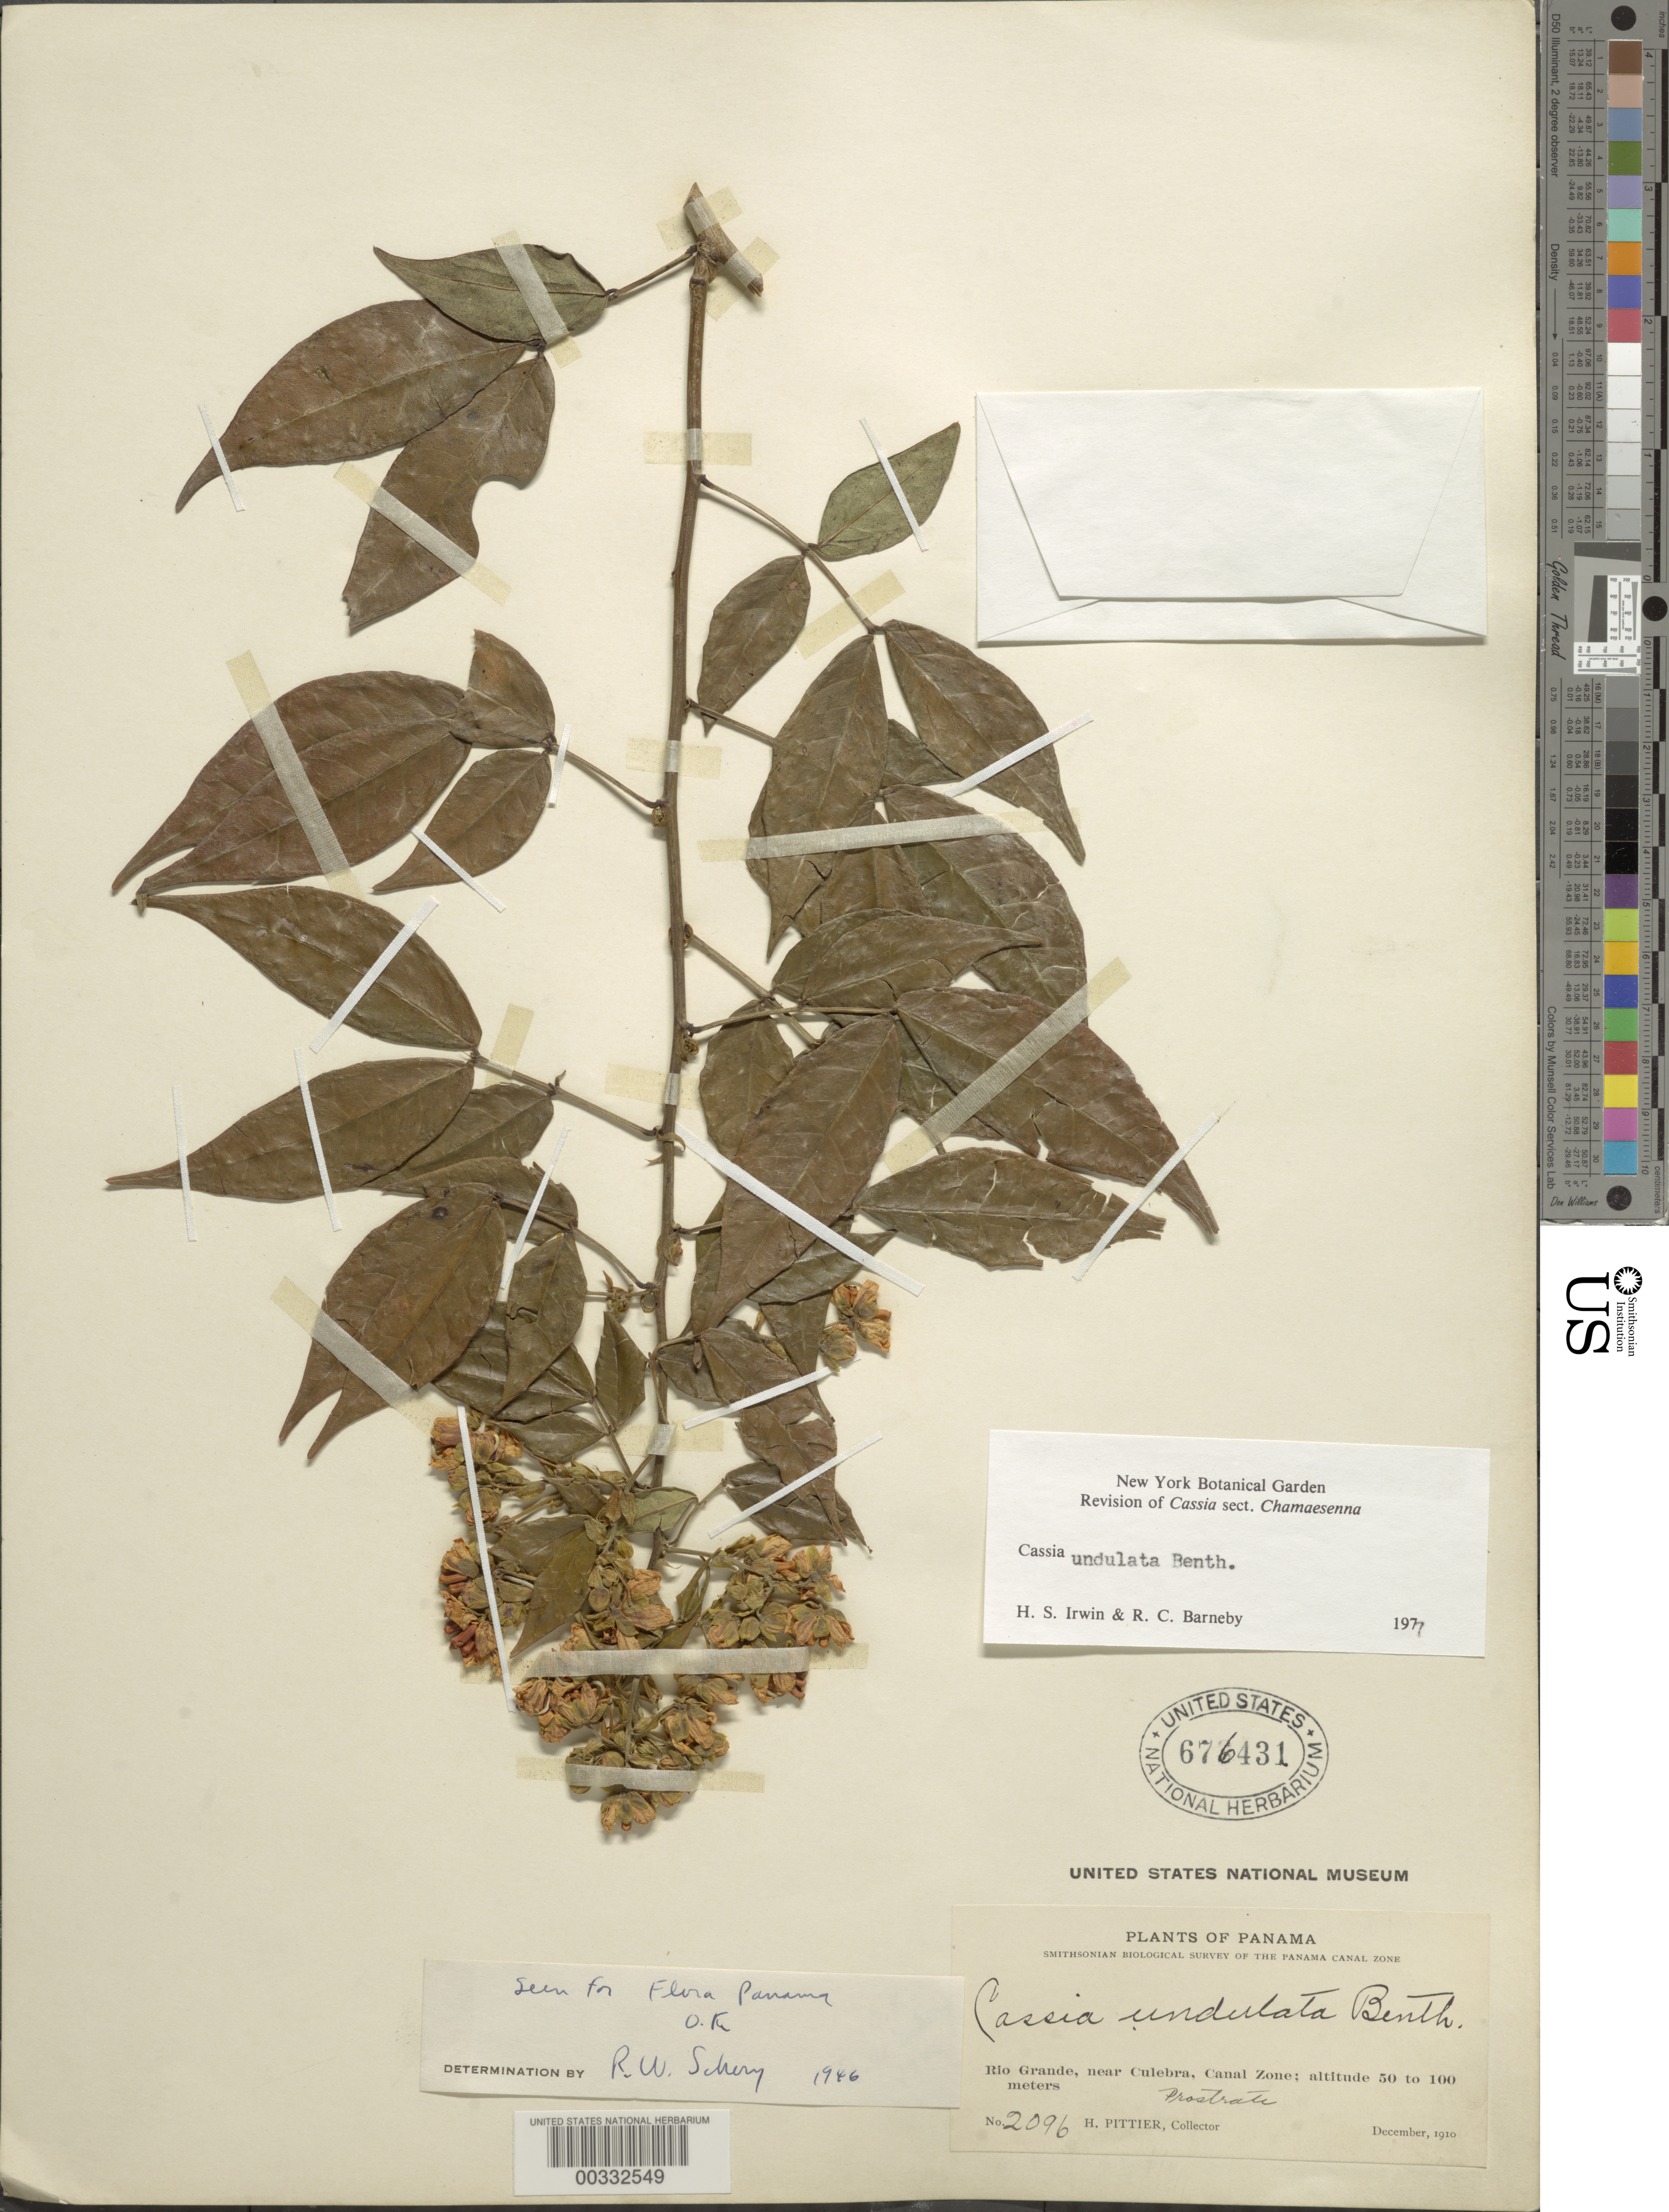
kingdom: Plantae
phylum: Tracheophyta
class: Magnoliopsida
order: Fabales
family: Fabaceae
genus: Senna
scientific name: Senna undulata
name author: (Benth.) H.S. Irwin & Barneby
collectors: H. F. Pittier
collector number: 2096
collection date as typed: Dec 1910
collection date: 1910-12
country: Panama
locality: Rio Grande, near Culebra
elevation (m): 50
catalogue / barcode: US 676431